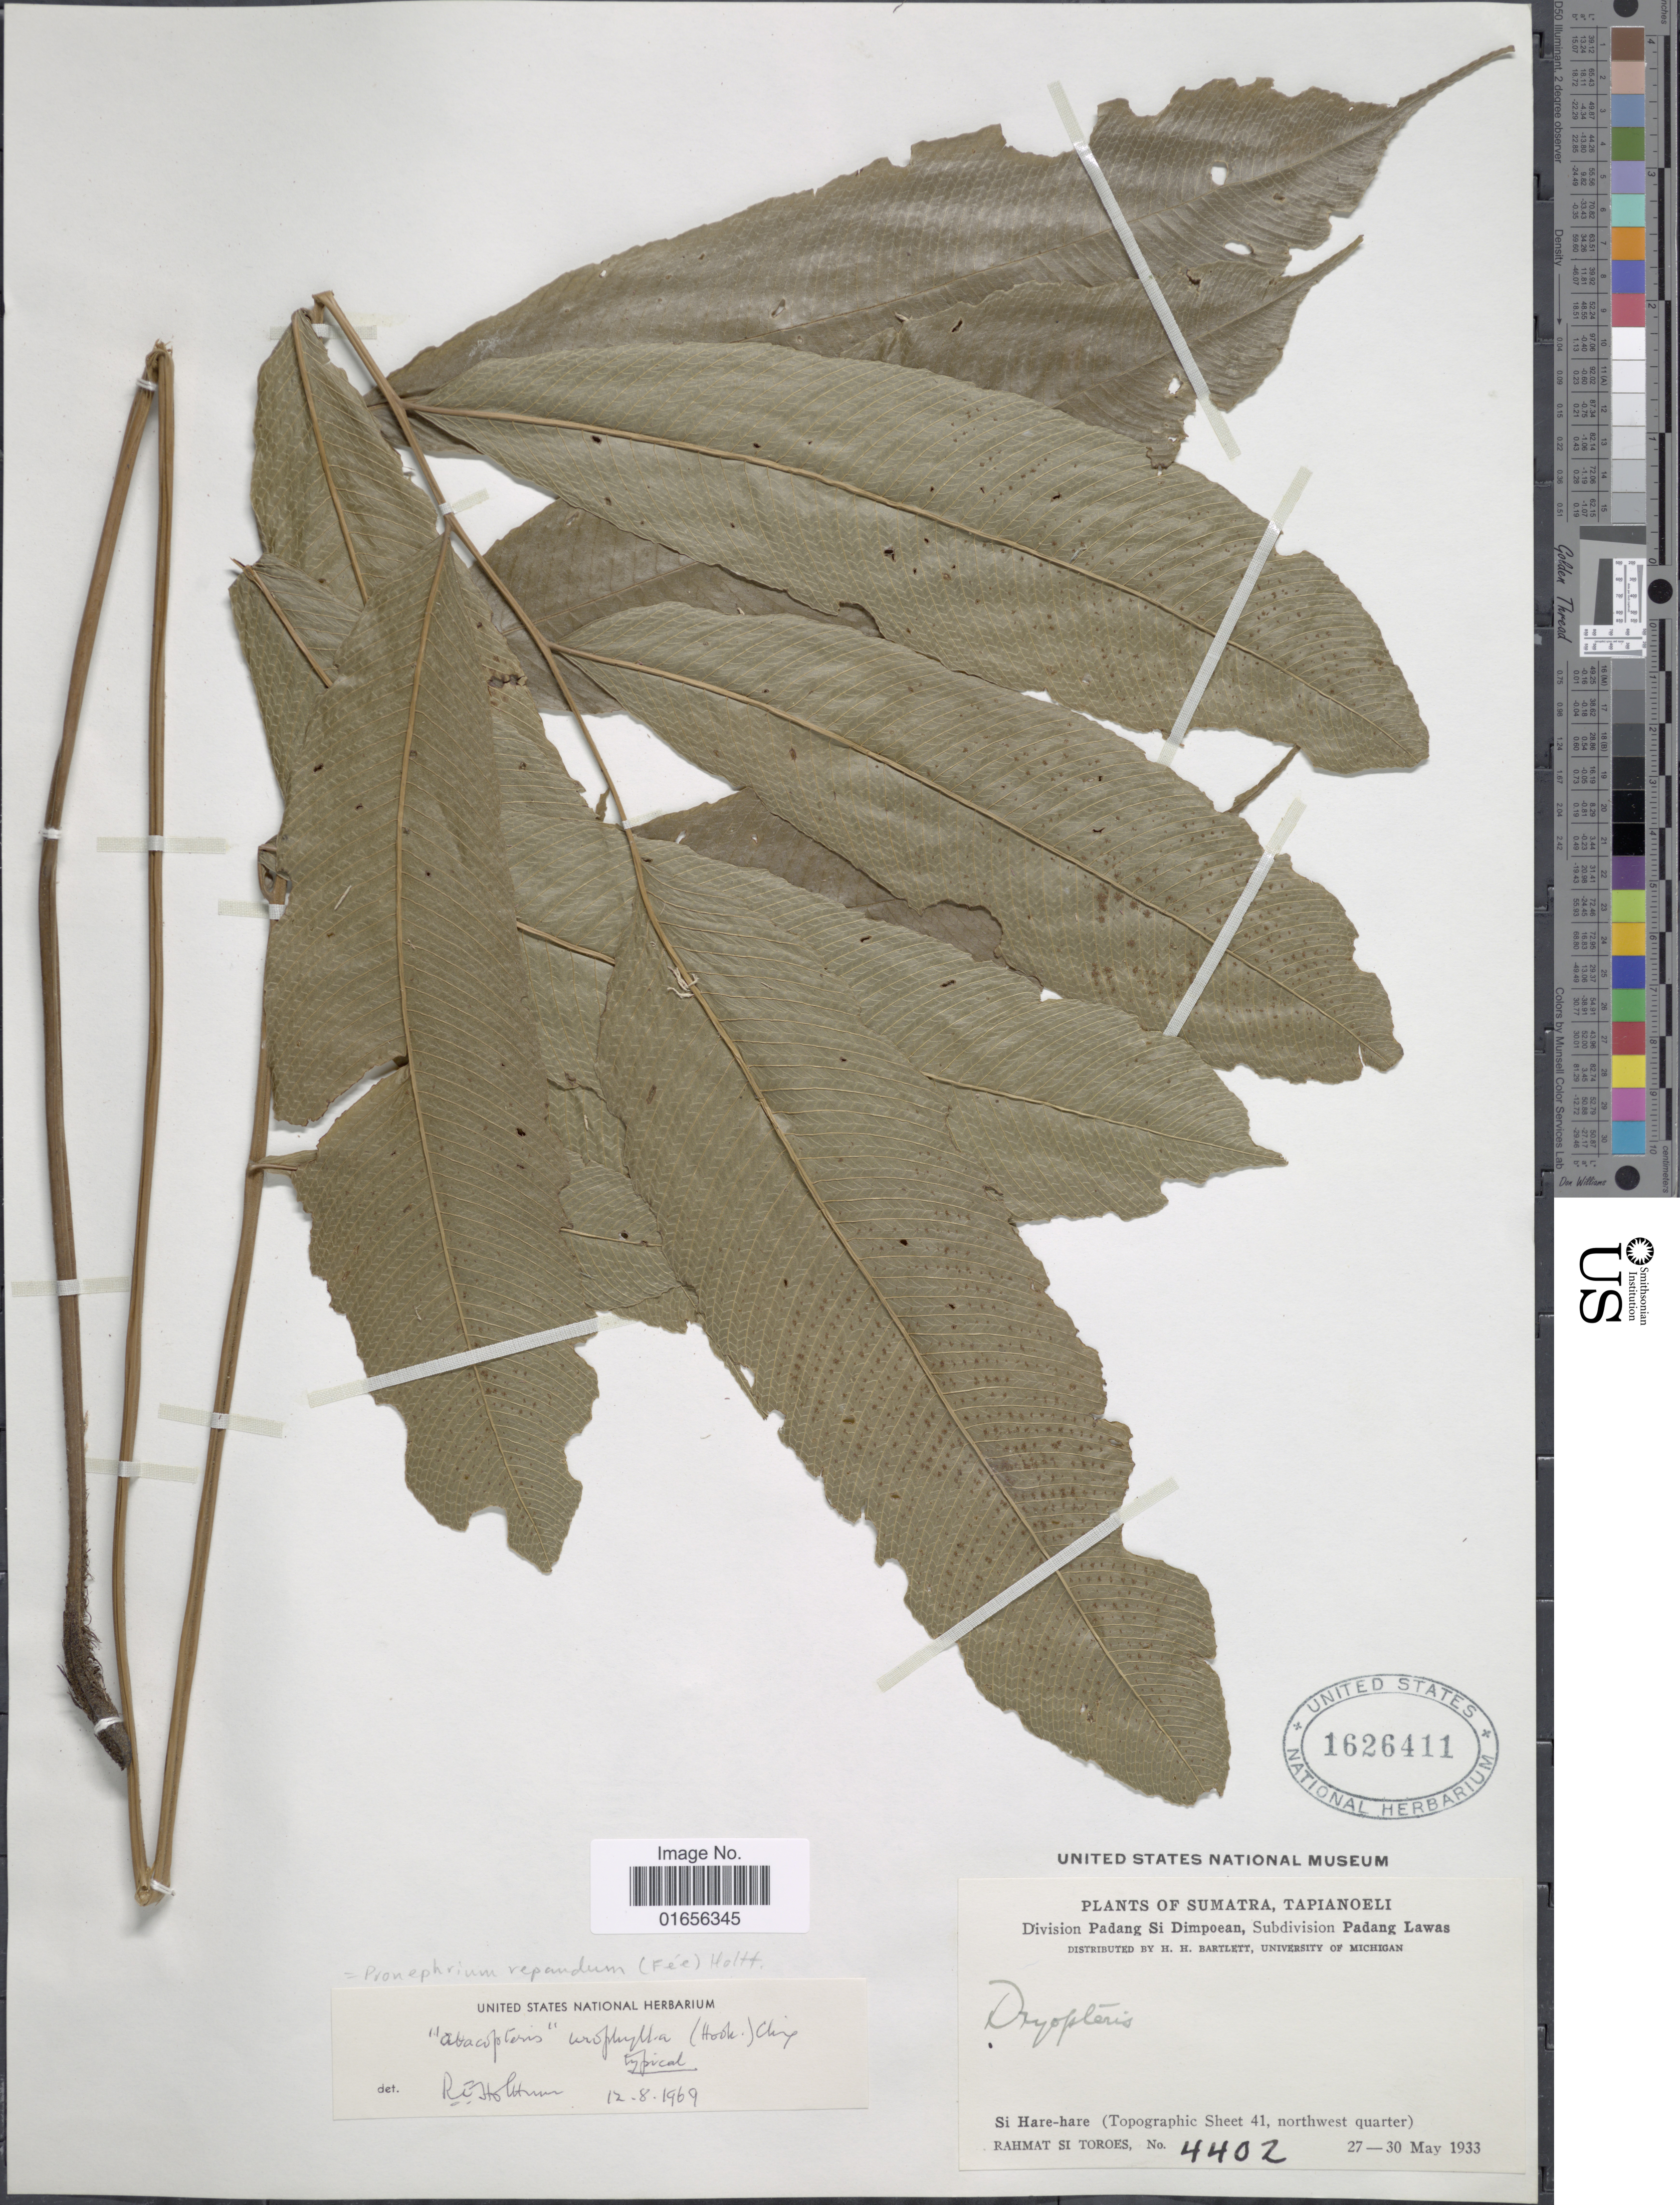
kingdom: Plantae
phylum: Tracheophyta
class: Polypodiopsida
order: Polypodiales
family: Thelypteridaceae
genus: Pronephrium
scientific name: Pronephrium repandum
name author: (Fée) Holttum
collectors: Rahmat Si Boeea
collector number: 4402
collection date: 1933-05-27/1933-05-30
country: Indonesia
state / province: Sumatra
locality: Sumatra, Tapianoeli, Divisiom Padanng Si Dimpoean, Subdivision Padang Lawas, Si Hare-hare (Topographic Sheet 41, northwest quarter)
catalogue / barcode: US 1626411